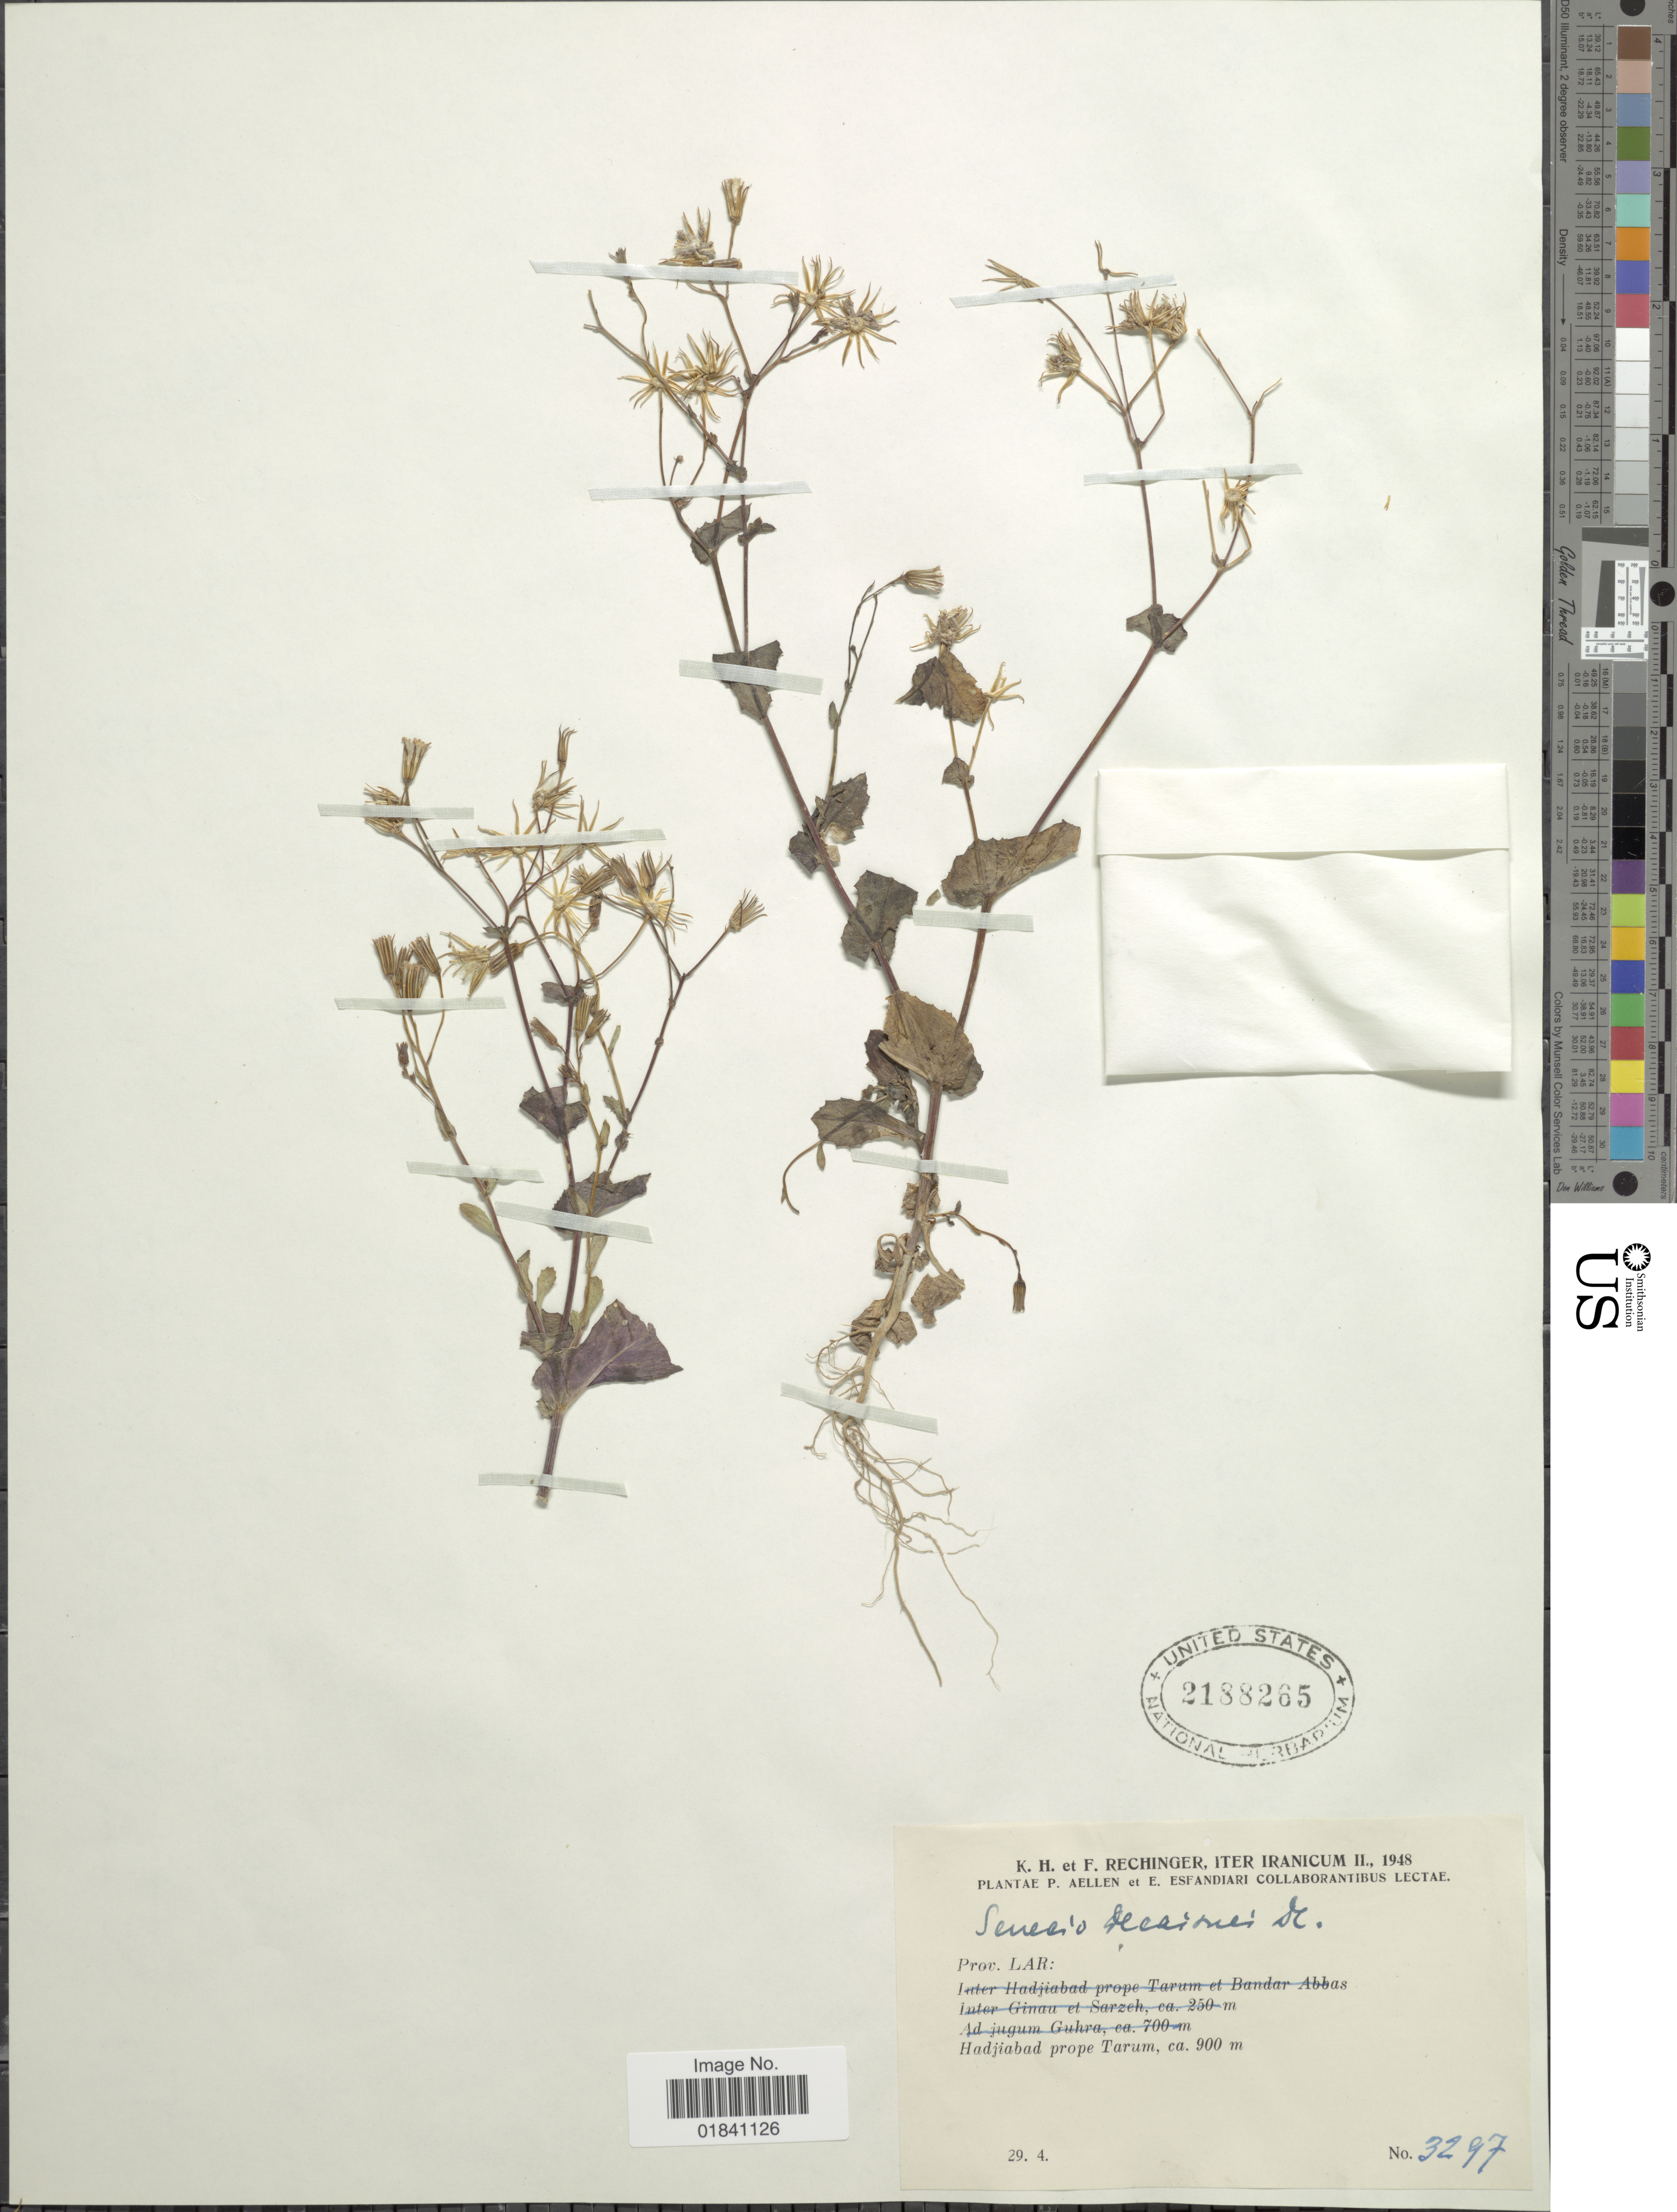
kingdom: Plantae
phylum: Tracheophyta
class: Magnoliopsida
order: Asterales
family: Asteraceae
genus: Senecio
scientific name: Senecio decaisnei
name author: DC.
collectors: K. H. Rechinger & F. Rechinger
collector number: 3297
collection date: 1948-04-29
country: Iran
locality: Prov. Lar: Hadjiabad prope Tarum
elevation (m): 900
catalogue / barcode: US 2188265